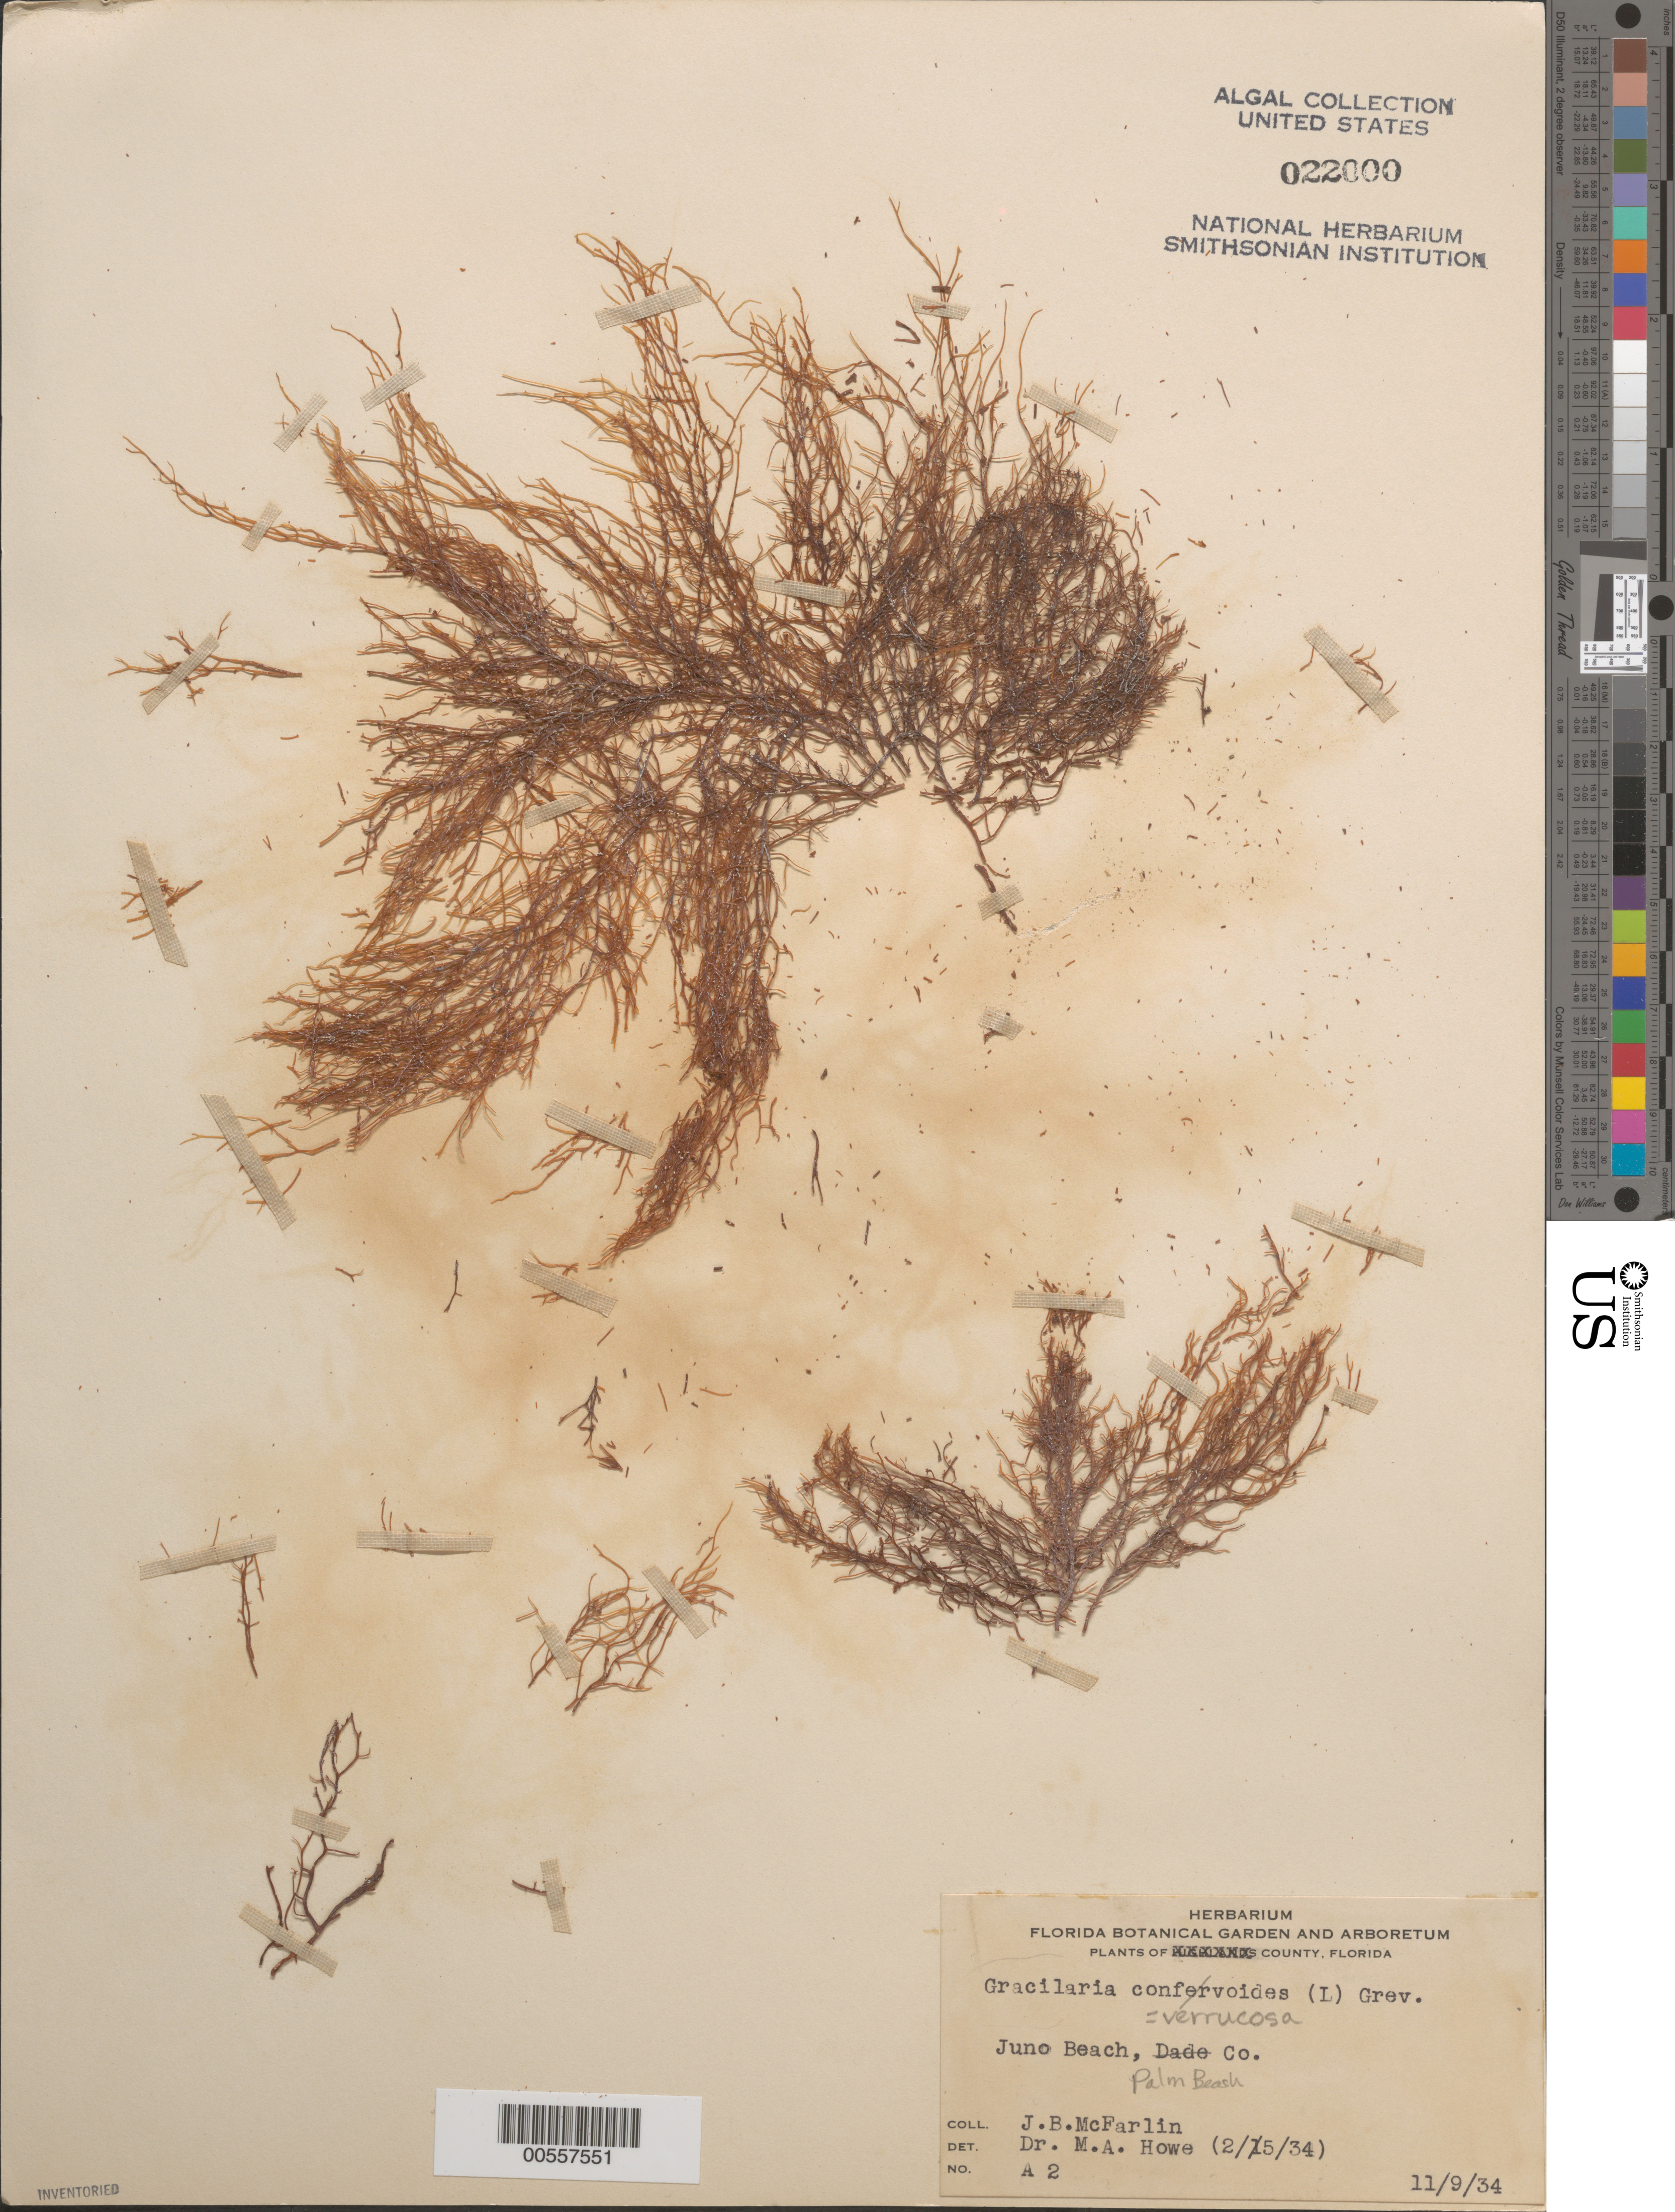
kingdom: Plantae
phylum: Rhodophyta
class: Florideophyceae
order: Gracilariales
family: Gracilariaceae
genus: Gracilariopsis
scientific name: Gracilariopsis longissima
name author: (S.G. Gmel.) Steentoft et al.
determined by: Algae name updating Project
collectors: J. McFarlin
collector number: A2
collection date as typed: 09 Nov 1934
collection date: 1934-11-09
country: United States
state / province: Florida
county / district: Palm Beach County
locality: Juno Beach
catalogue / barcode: US 22000